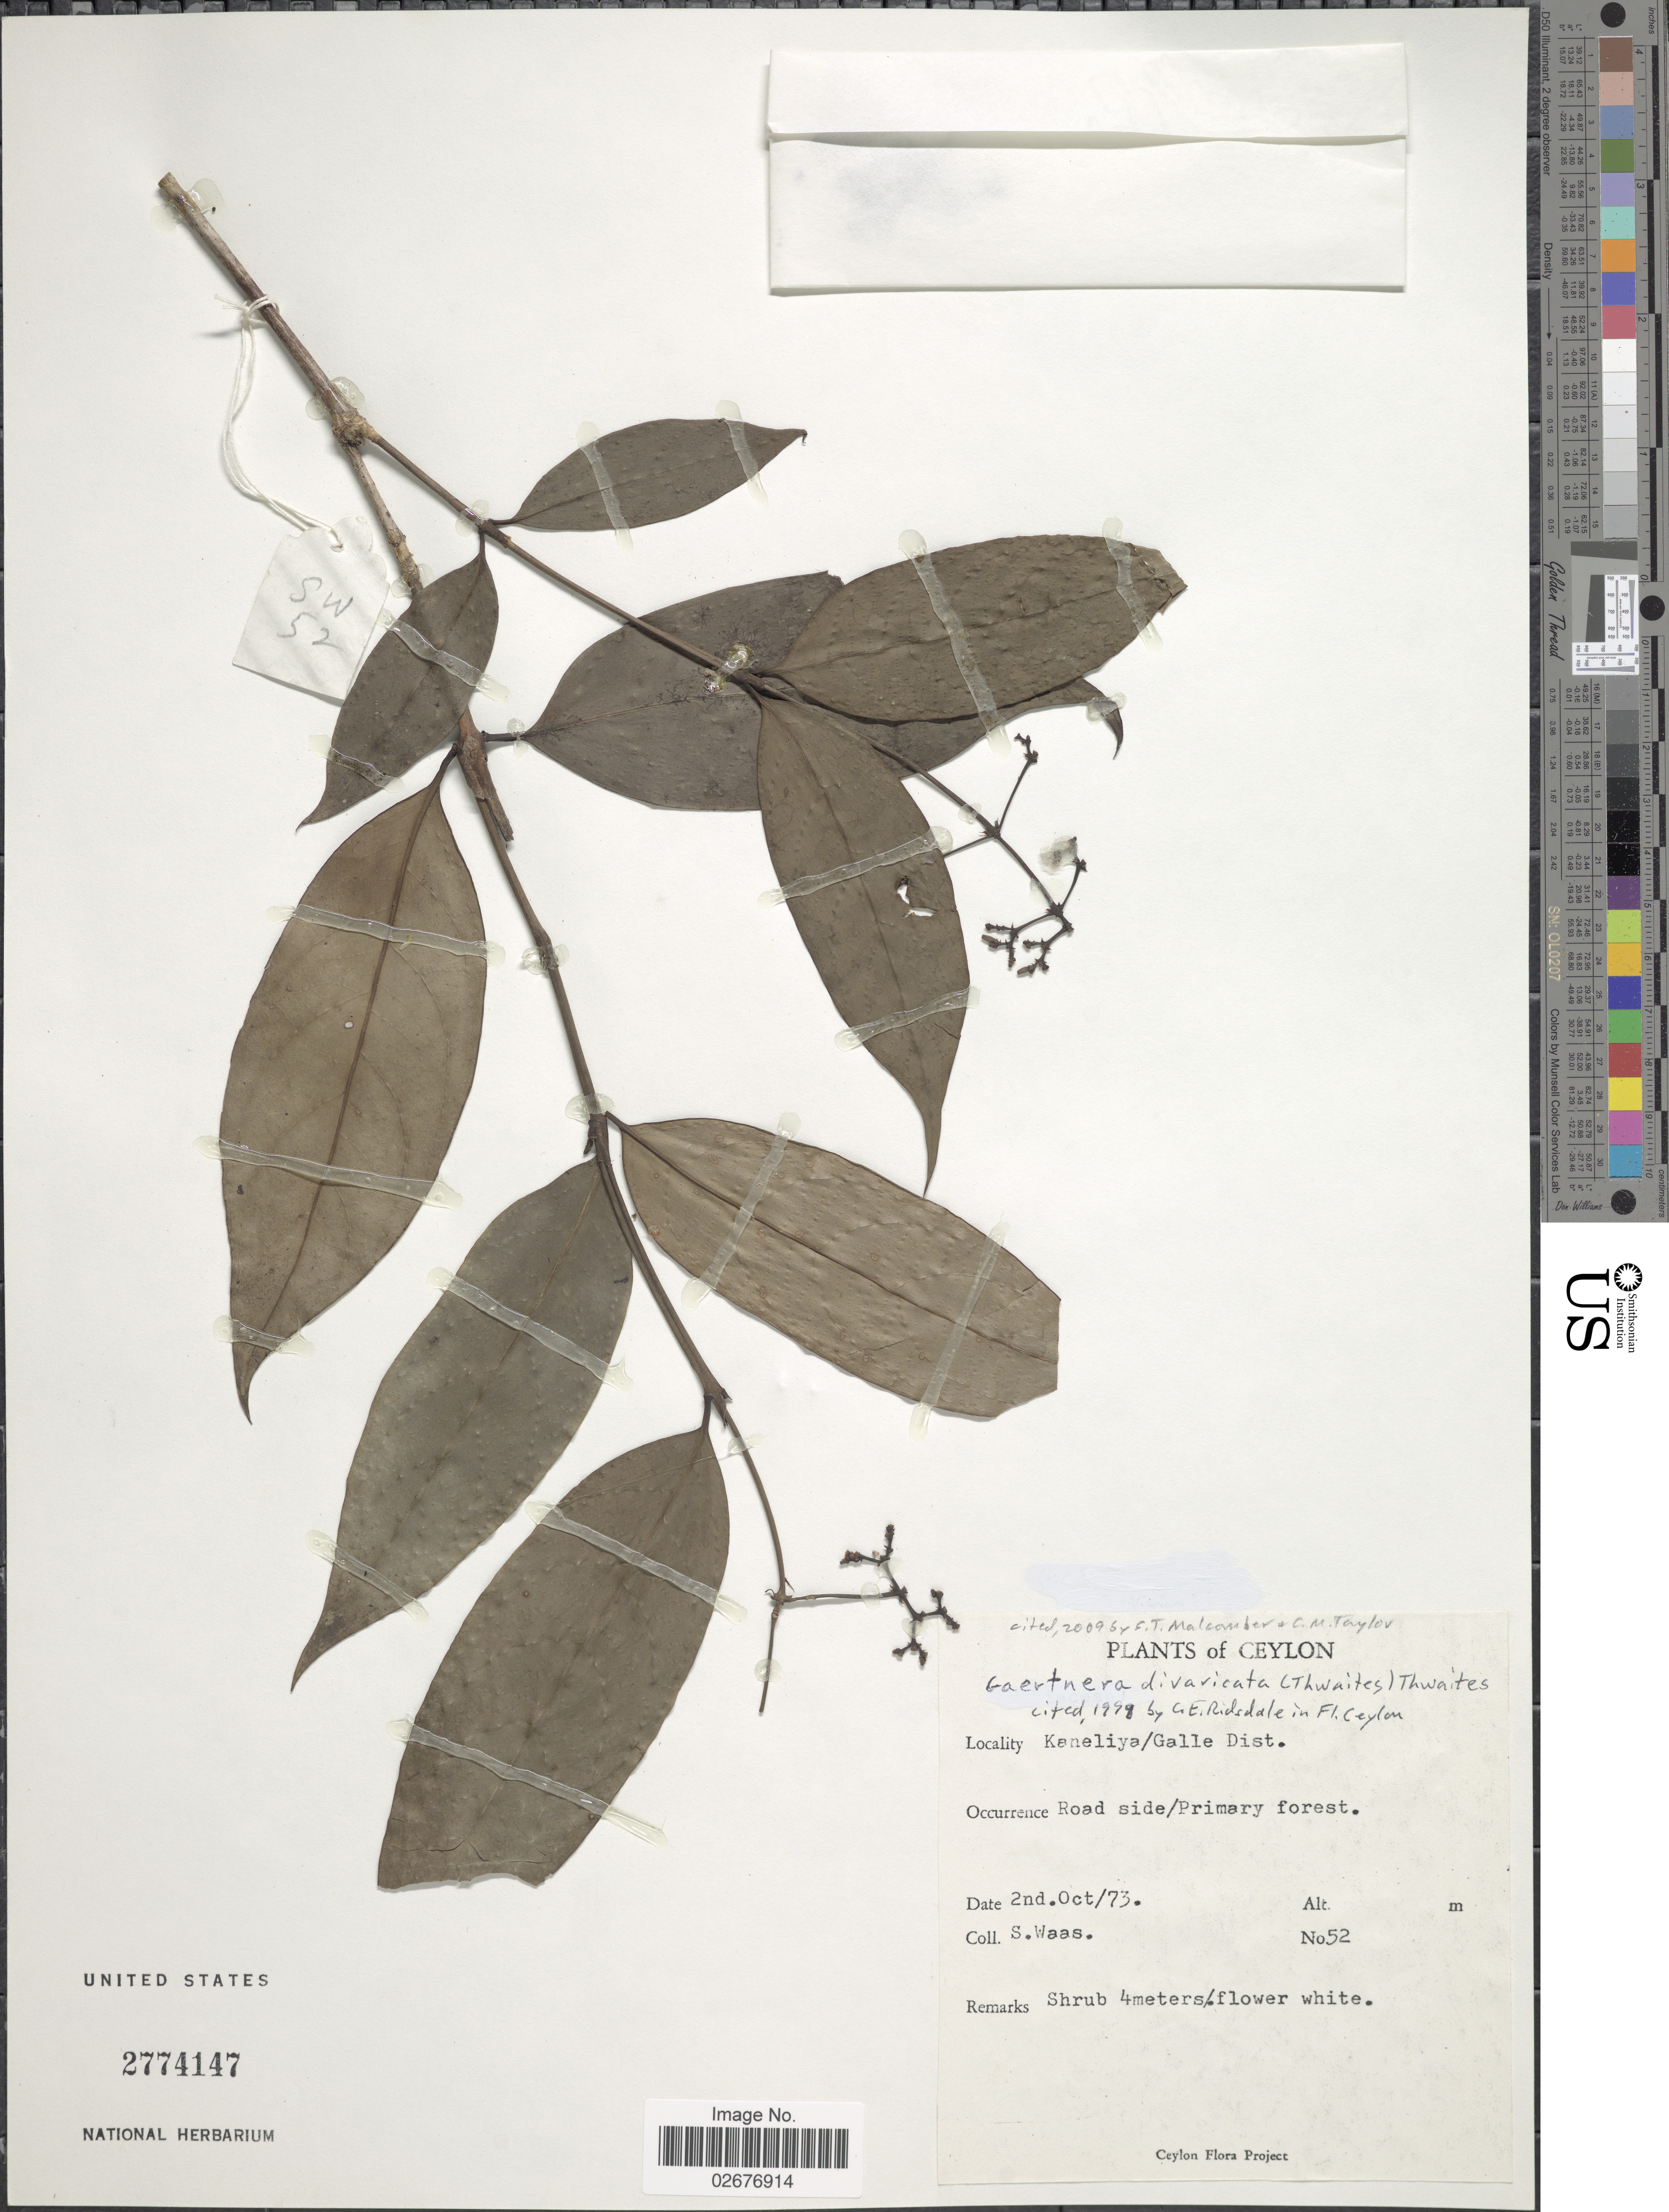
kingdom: Plantae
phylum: Tracheophyta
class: Magnoliopsida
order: Gentianales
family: Rubiaceae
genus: Gaertnera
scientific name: Gaertnera divaricata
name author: Alston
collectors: S. Waas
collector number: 52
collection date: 1973-10-02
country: Sri Lanka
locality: Ceylon, Kaneliya/Galle Dist., road side/primary forest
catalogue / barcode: US 2774147